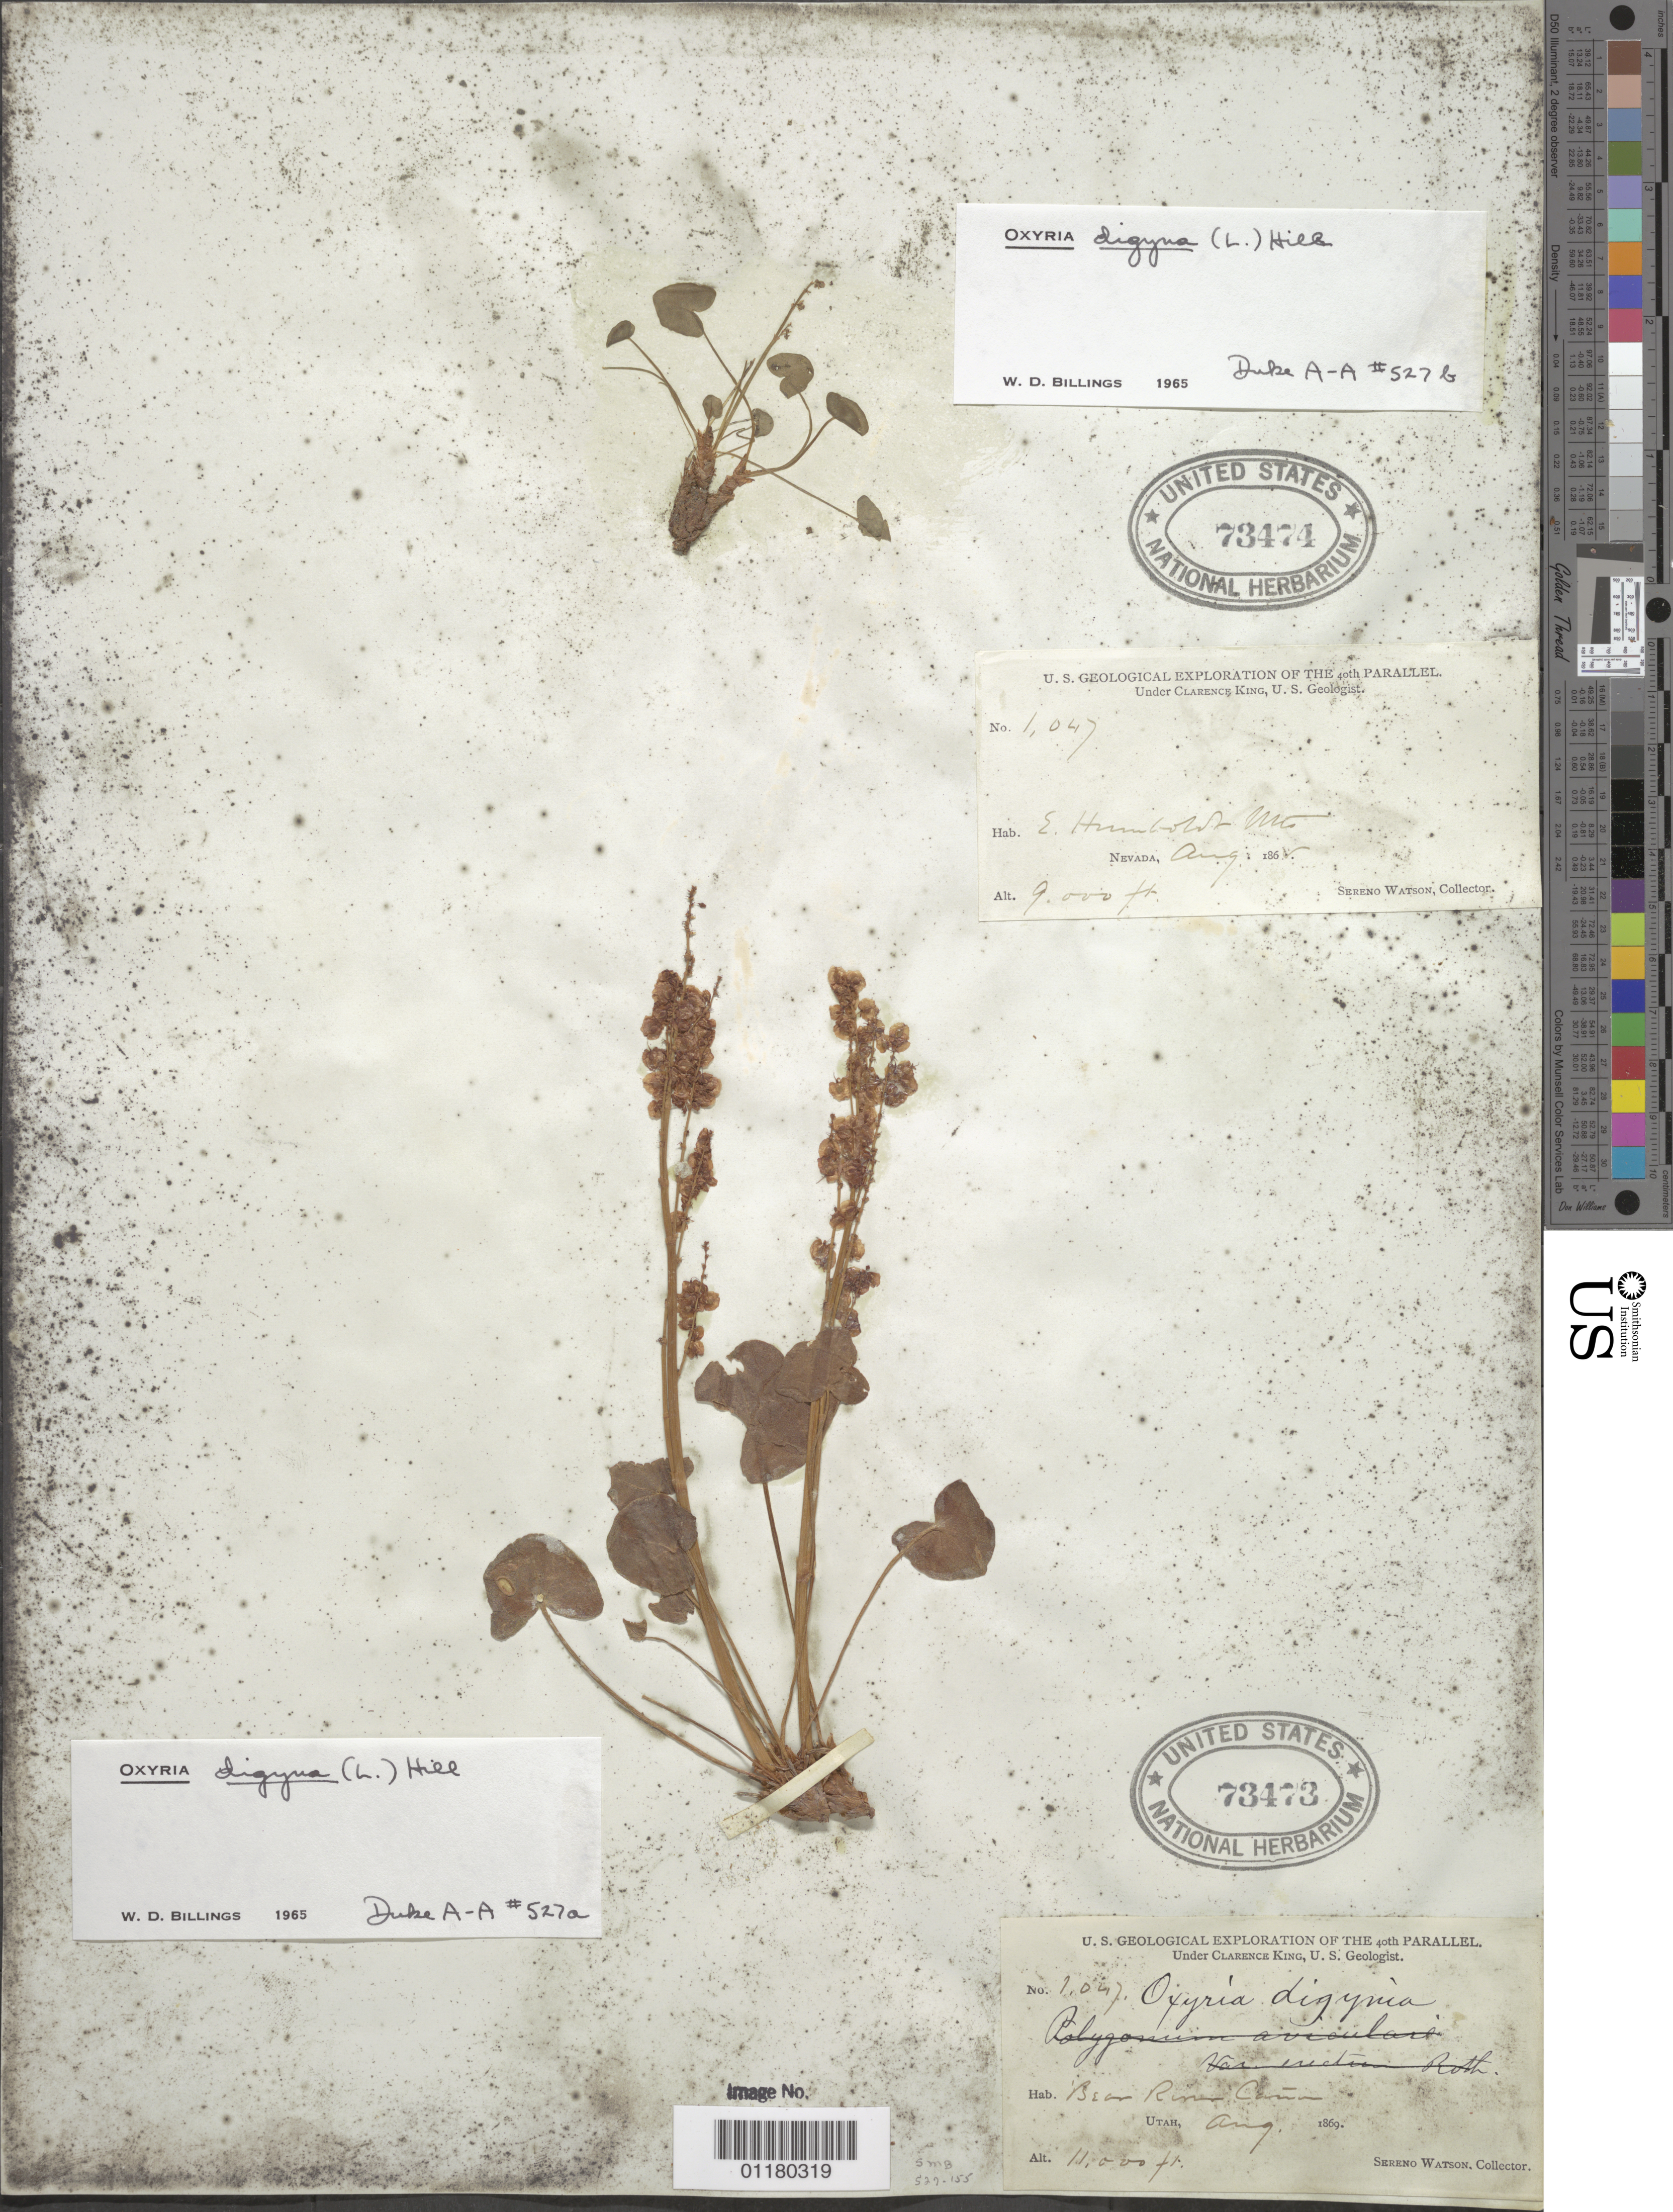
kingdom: Plantae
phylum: Tracheophyta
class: Magnoliopsida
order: Caryophyllales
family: Polygonaceae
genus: Oxyria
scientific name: Oxyria digyna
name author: (L.) Hill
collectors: S. Watson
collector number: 1047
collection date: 1869-08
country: United States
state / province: Nevada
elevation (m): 2743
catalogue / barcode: US 73474